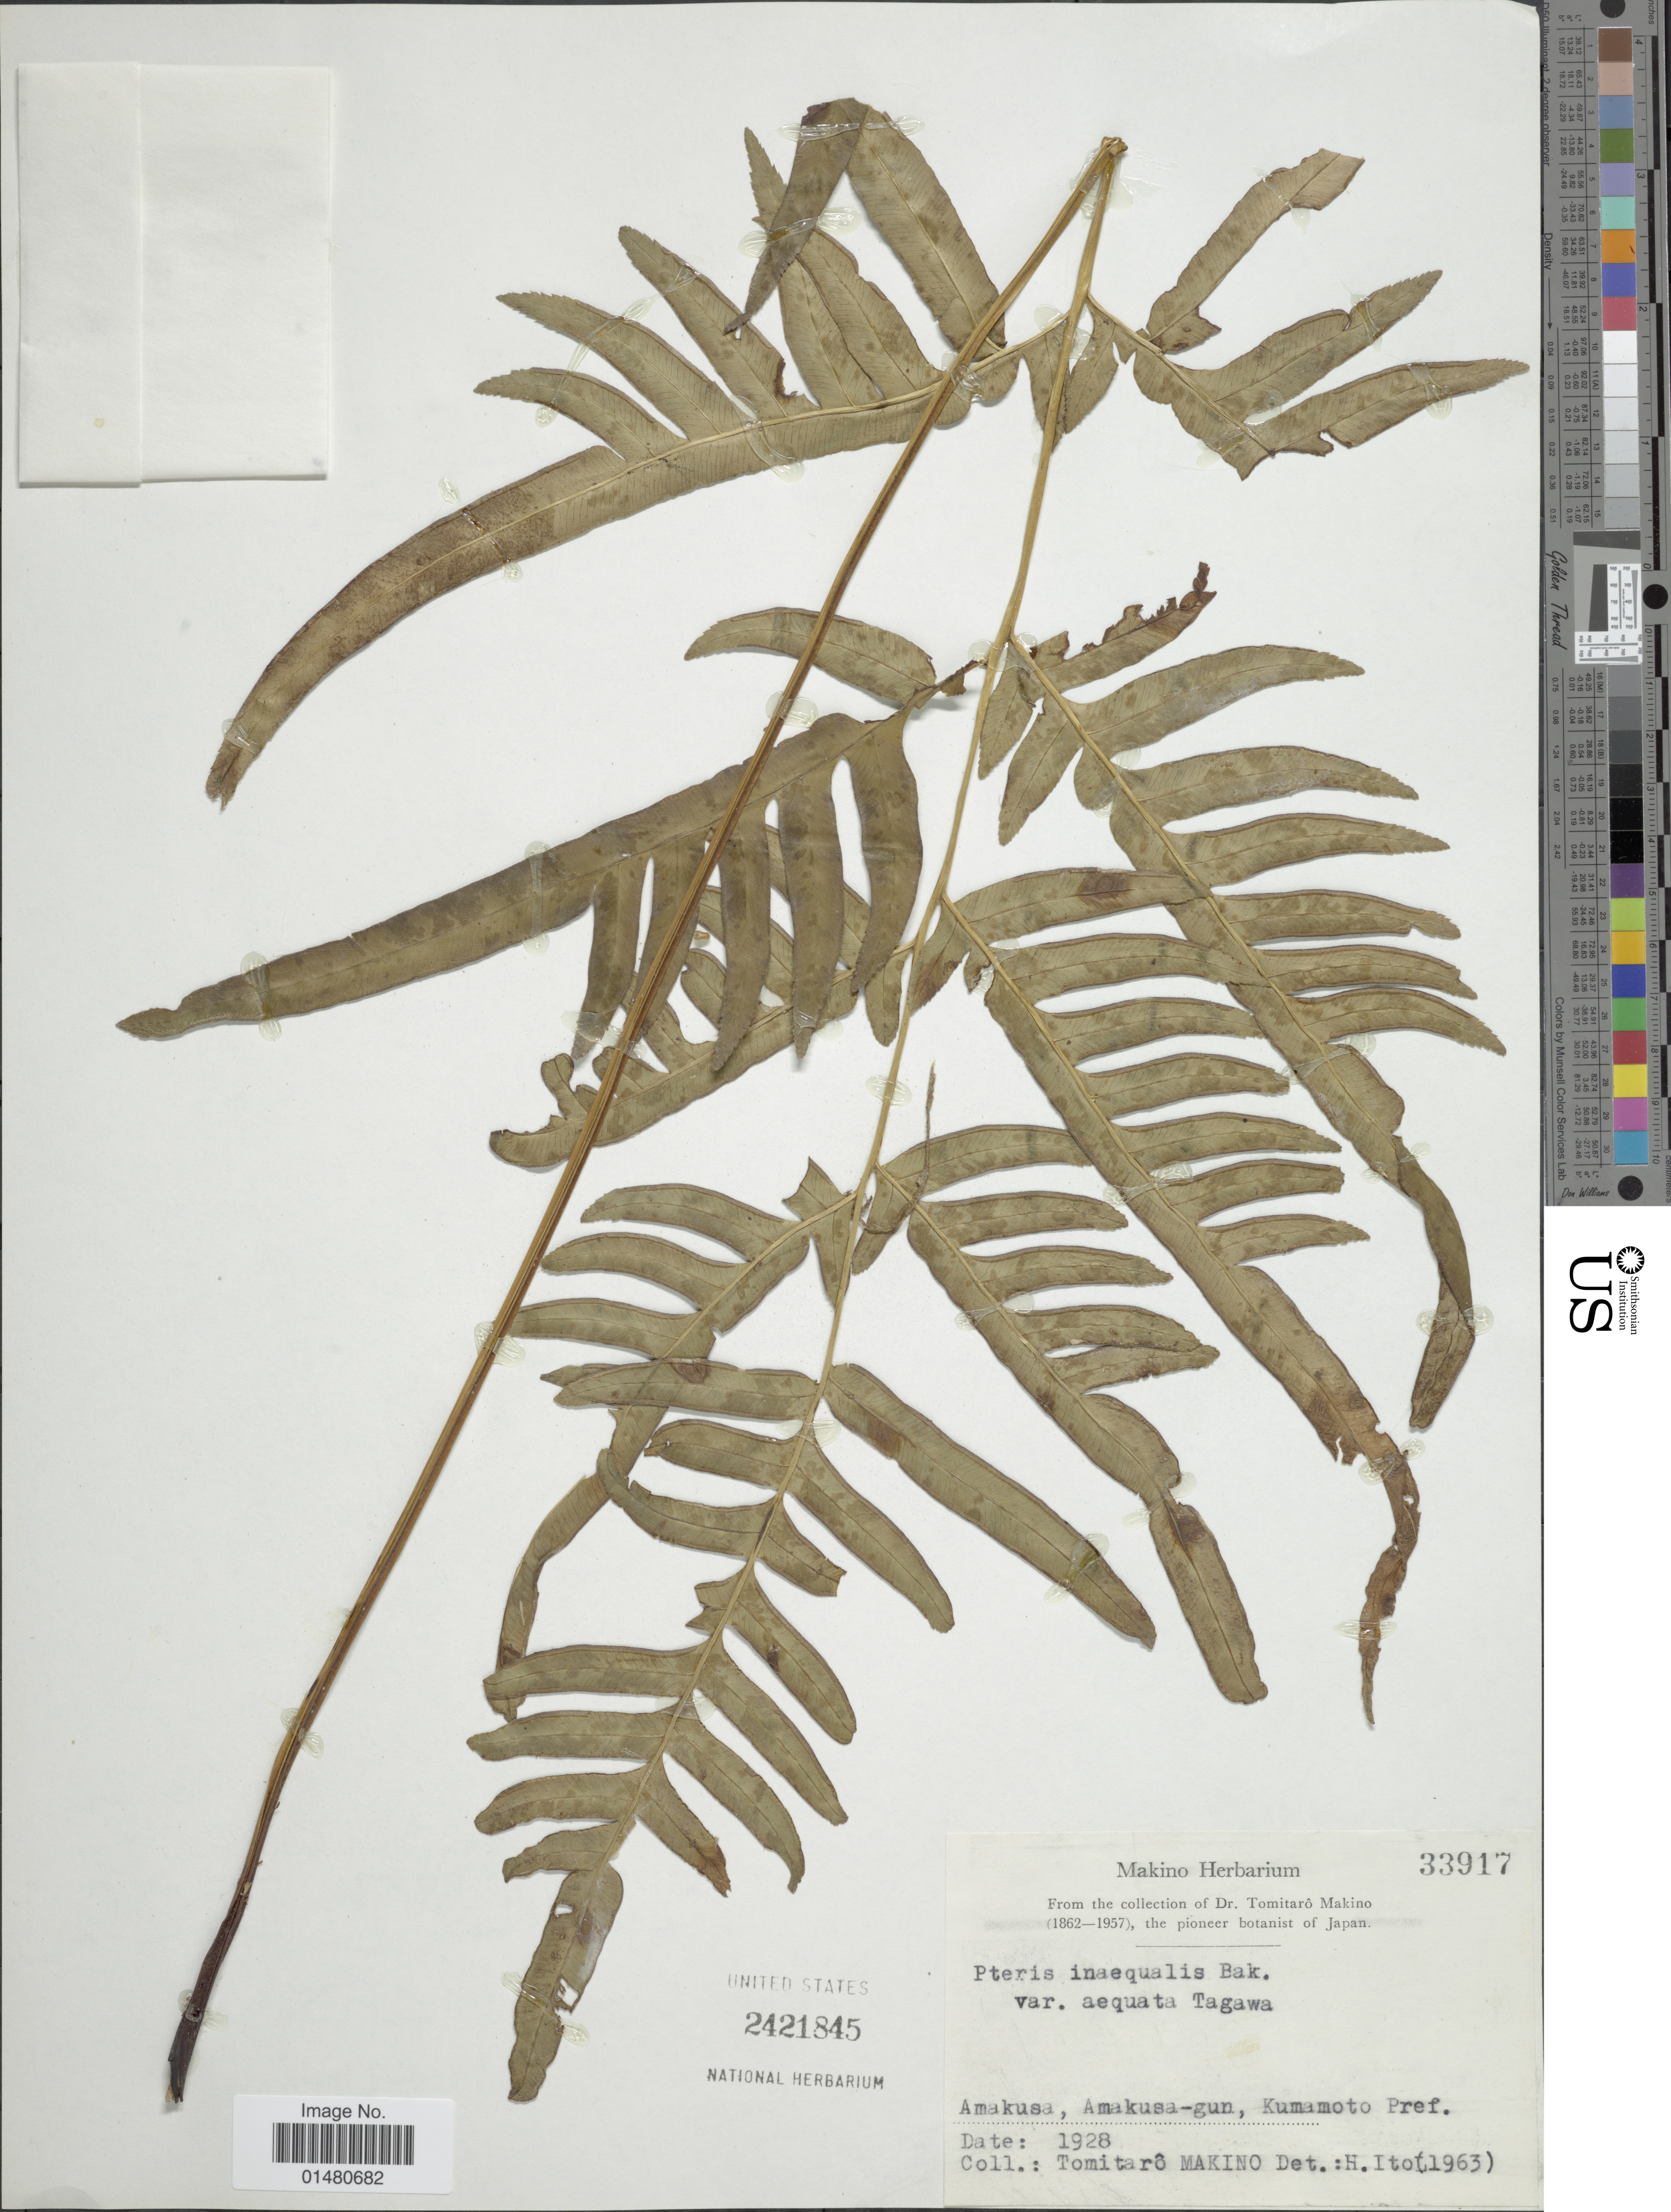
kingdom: Plantae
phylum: Tracheophyta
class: Polypodiopsida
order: Polypodiales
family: Pteridaceae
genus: Pteris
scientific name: Pteris inaequalis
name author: (Fée) Jenman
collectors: T. Makino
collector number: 33917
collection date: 1928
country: Japan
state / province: Kumamoto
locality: Amakusa, Amakusa-gun, Kumamoto Pref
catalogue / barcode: US 2421845